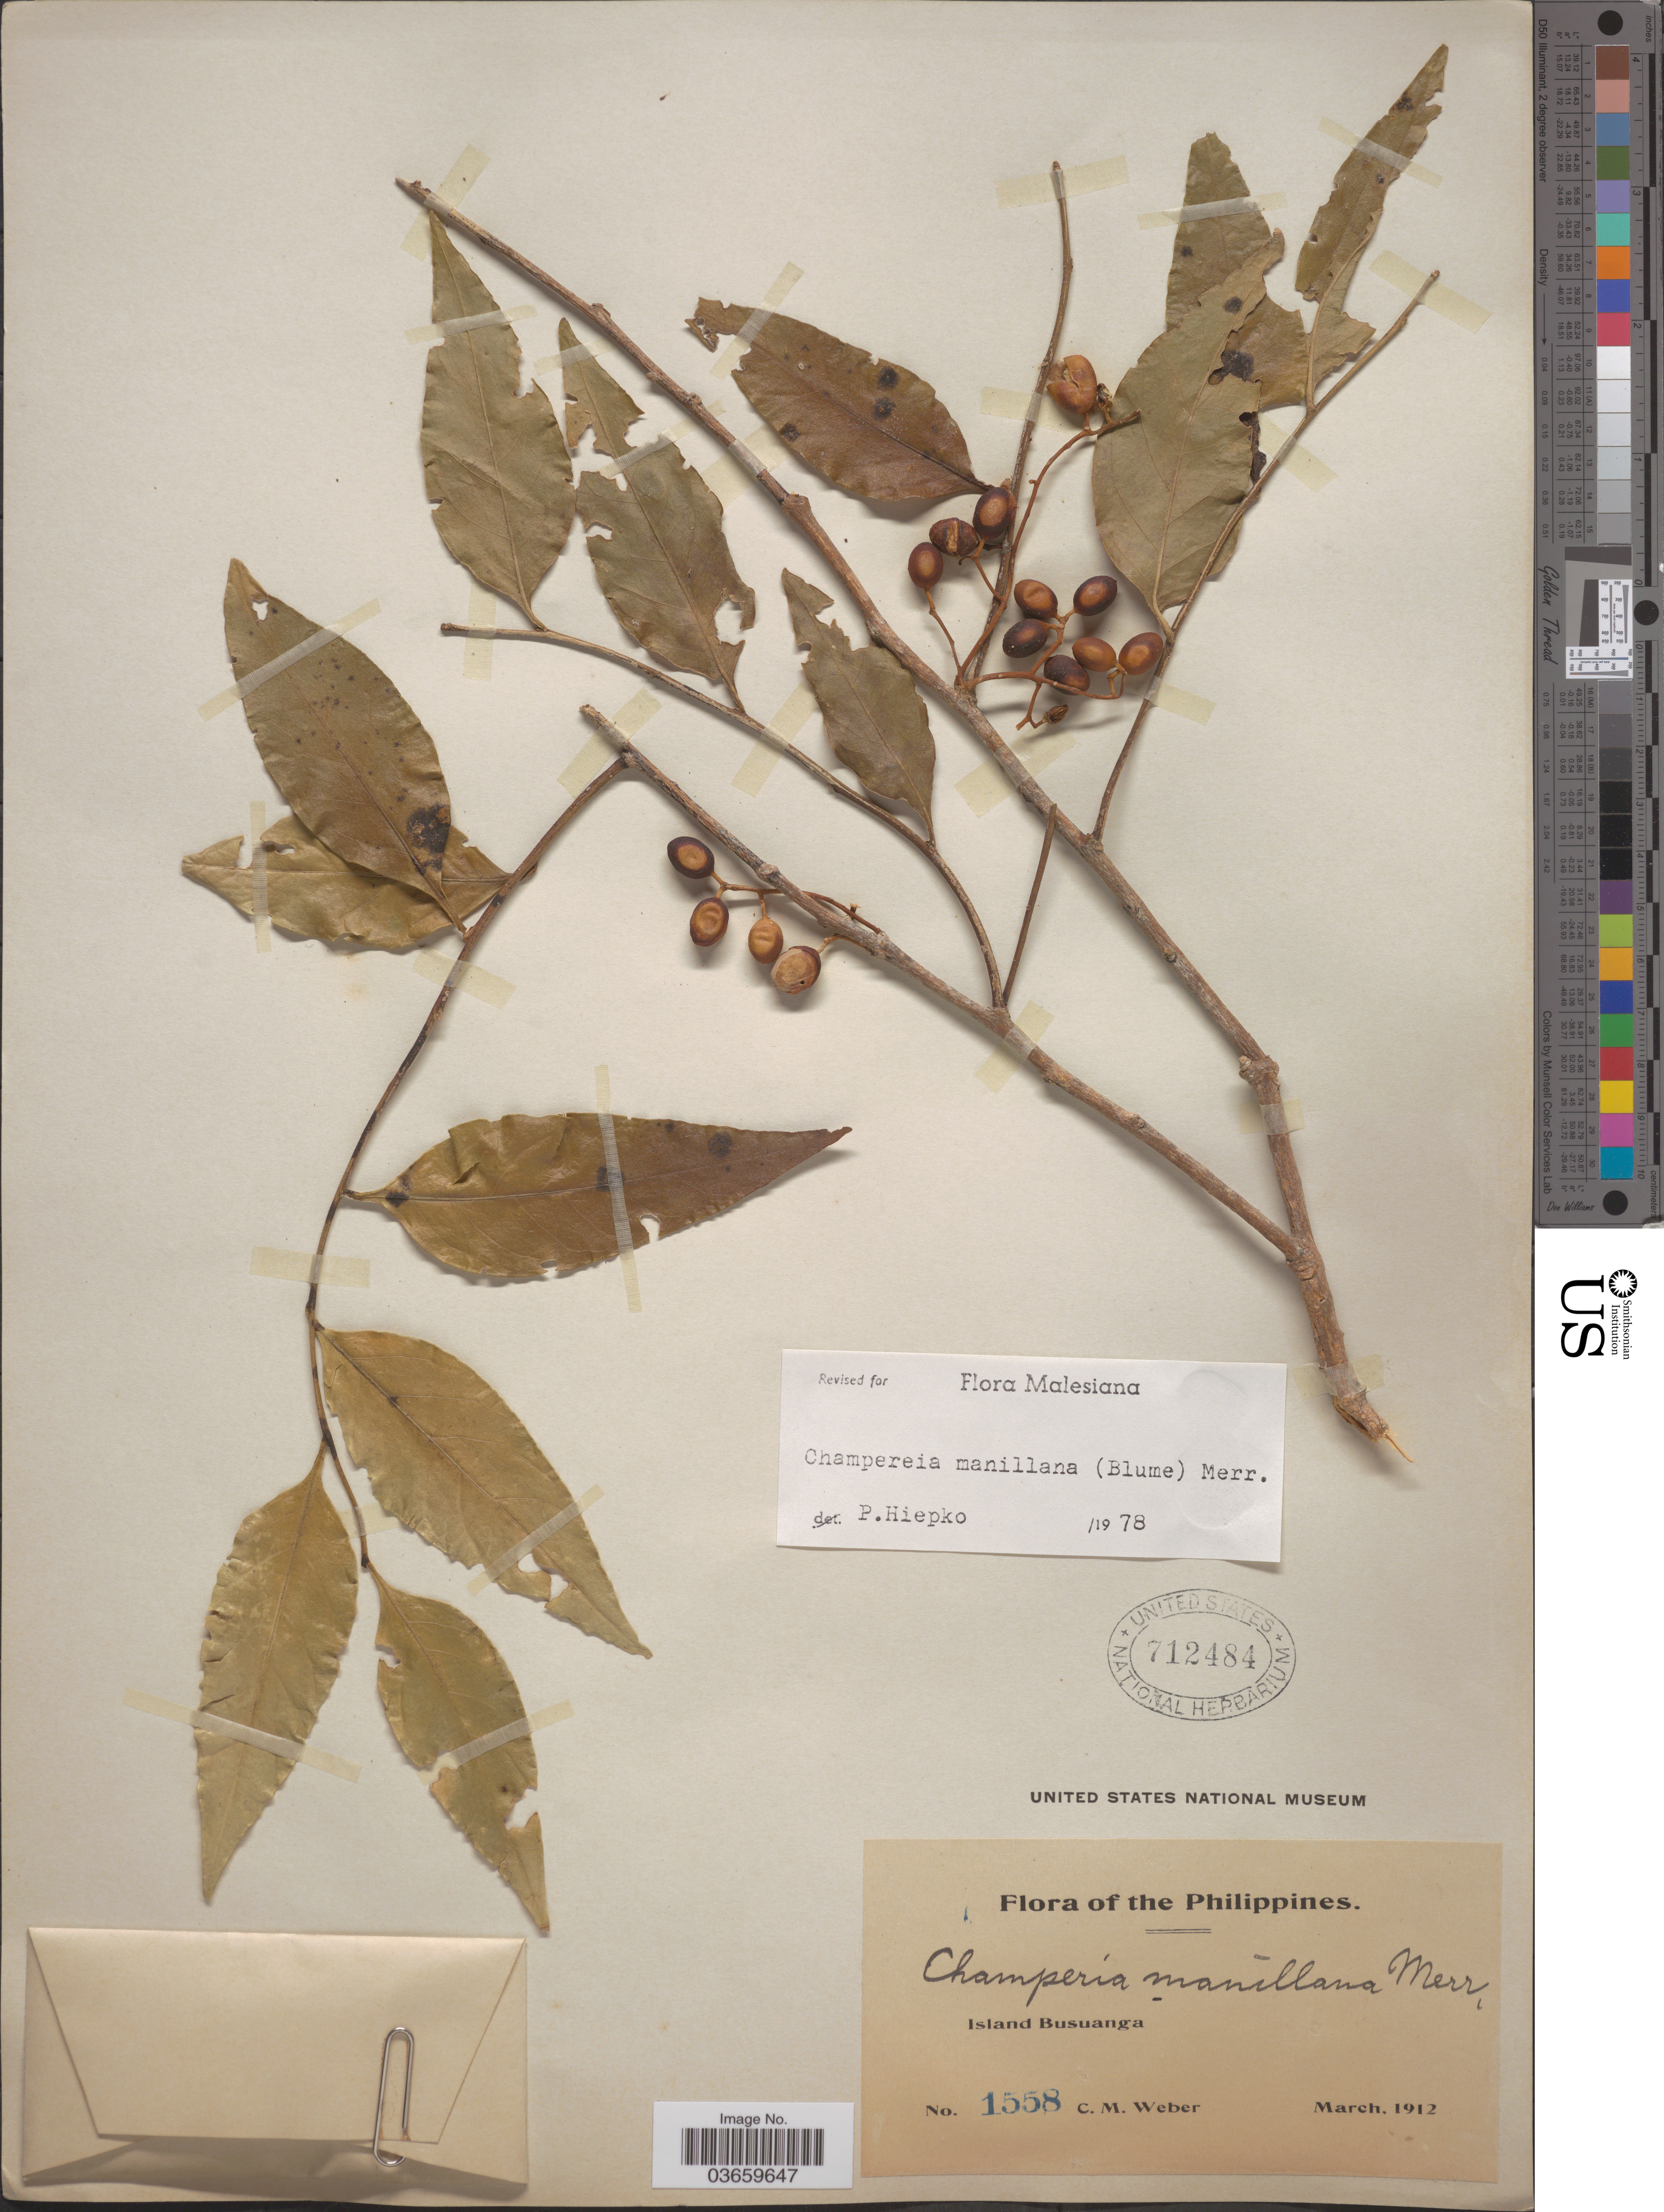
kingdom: Plantae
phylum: Tracheophyta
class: Magnoliopsida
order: Santalales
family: Opiliaceae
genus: Champereia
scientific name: Champereia manillana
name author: (Blume) Merr.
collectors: C. M. Weber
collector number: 1558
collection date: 1912-03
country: Philippines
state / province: Mimaropa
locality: Island Busuanga.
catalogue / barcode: US 712484